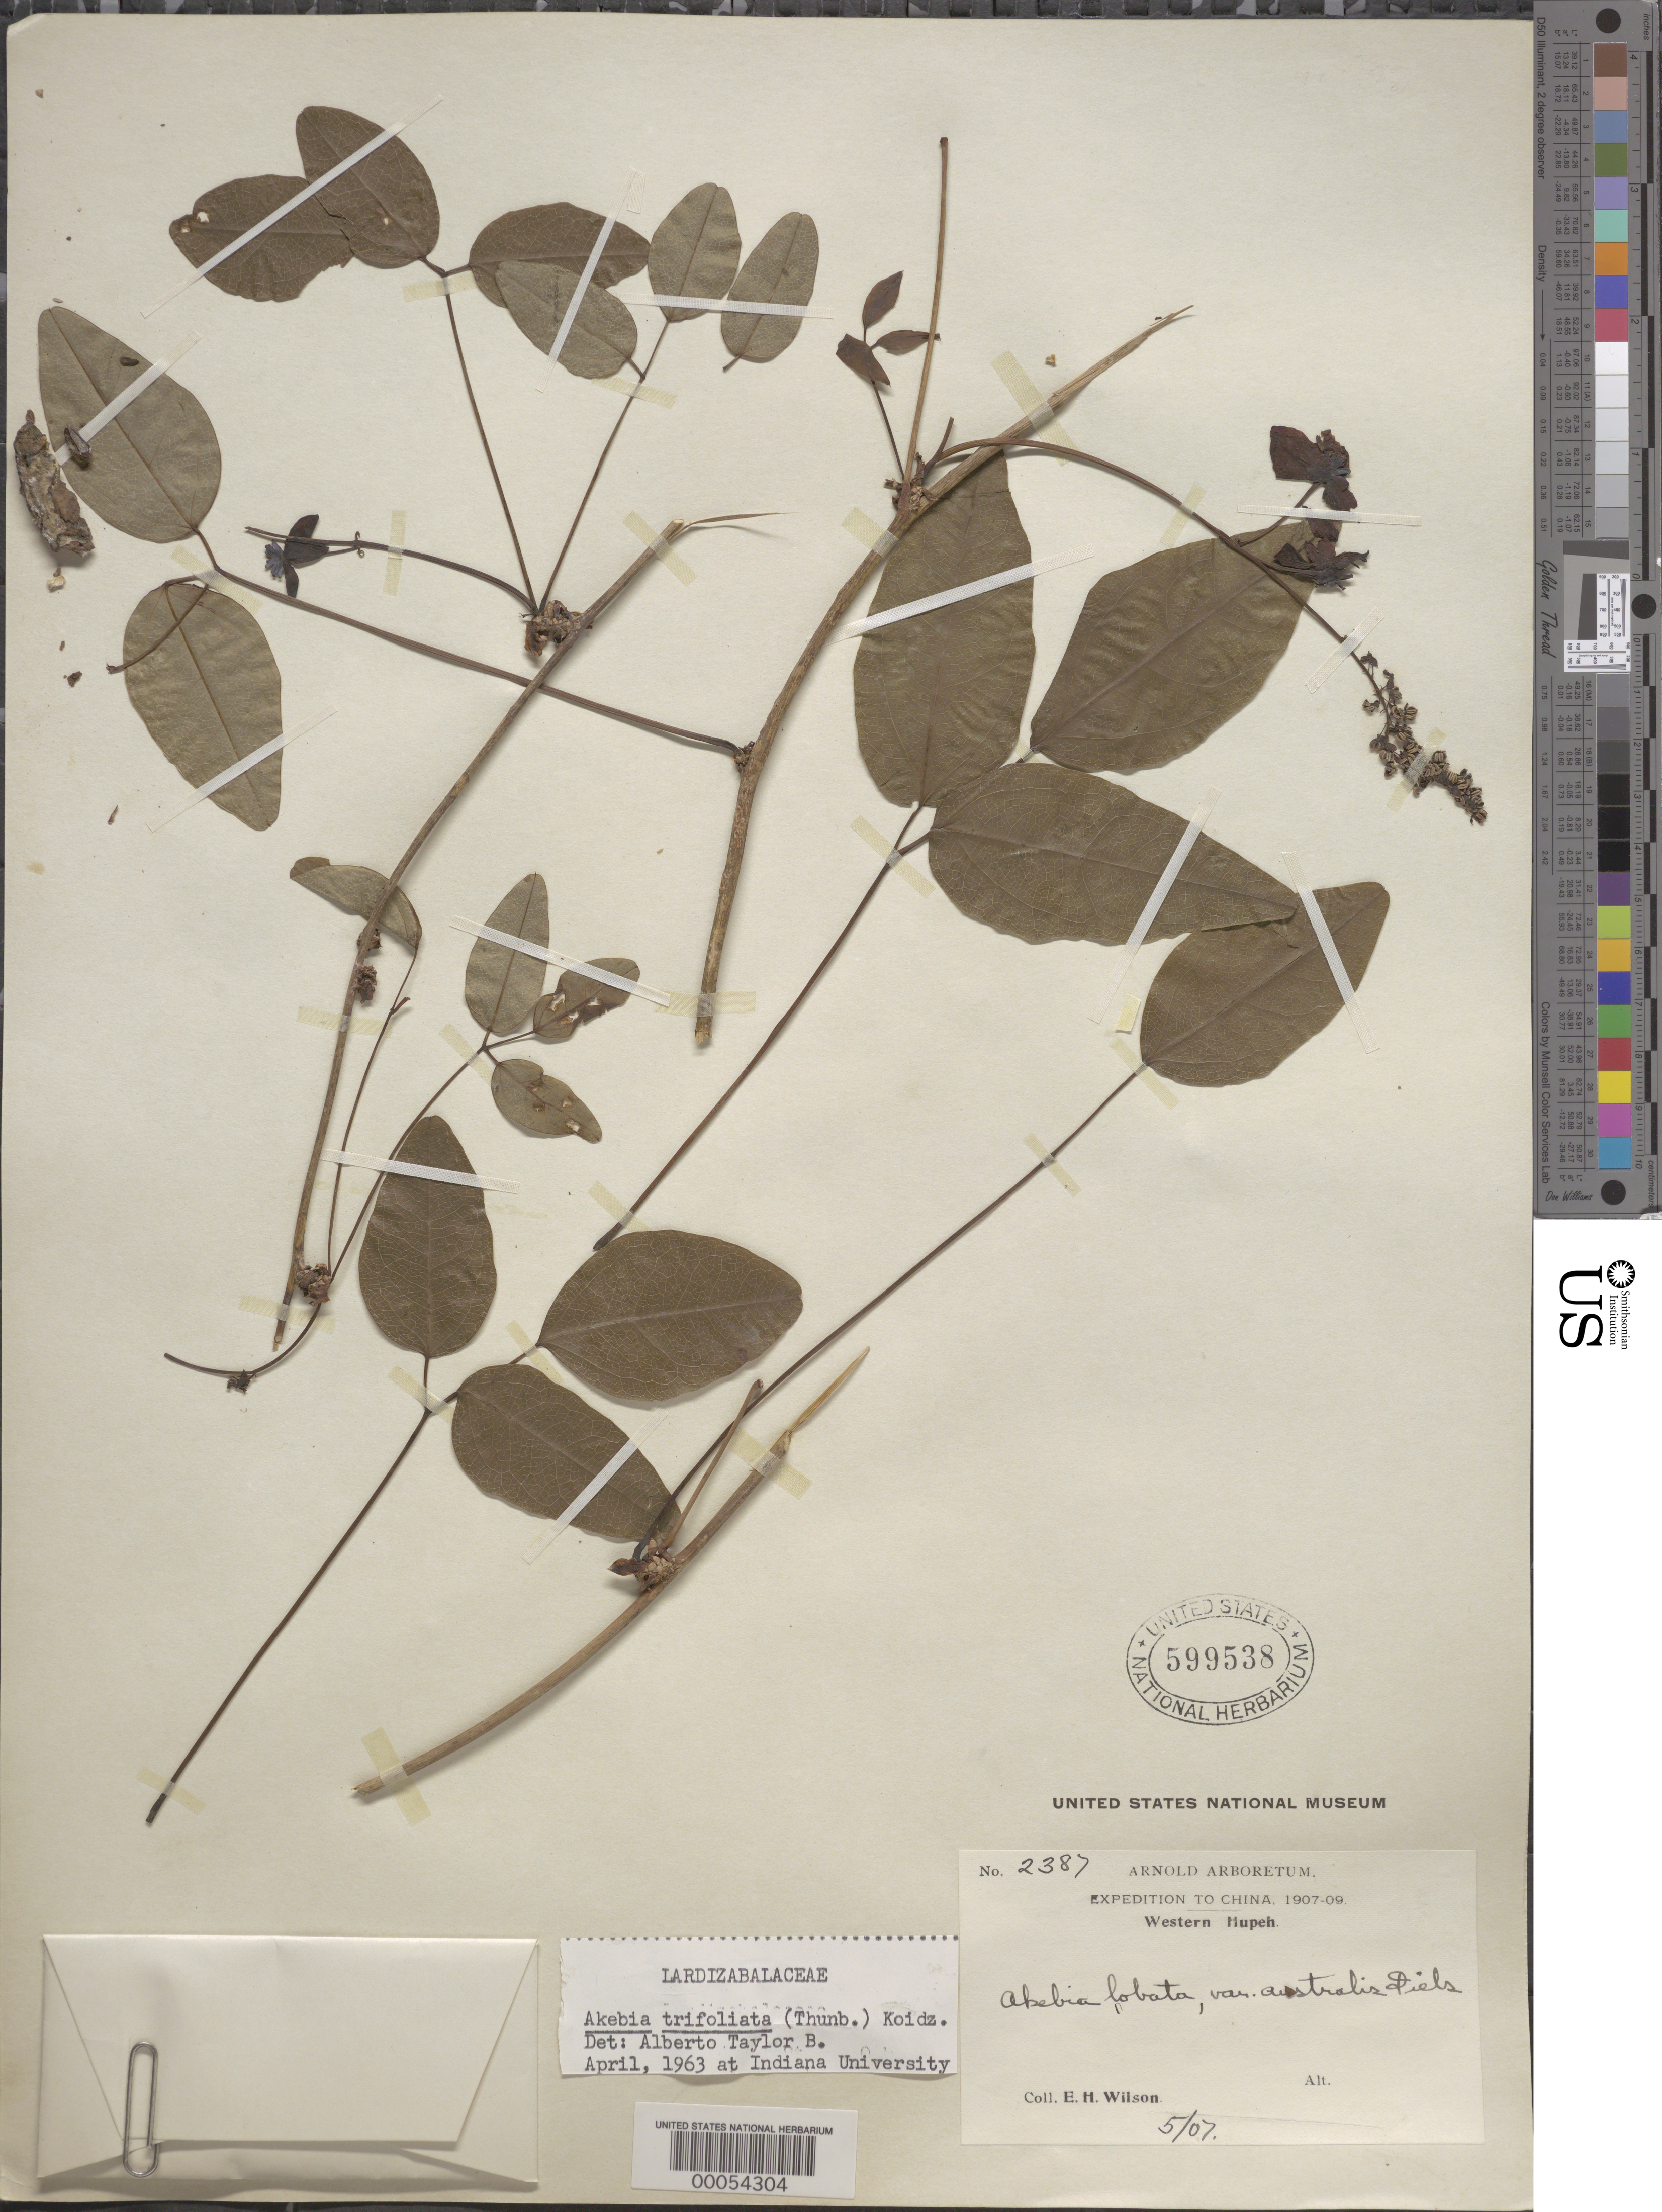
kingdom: Plantae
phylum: Tracheophyta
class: Magnoliopsida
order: Ranunculales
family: Lardizabalaceae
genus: Akebia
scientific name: Akebia trifoliata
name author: (Thunb.) Koidz.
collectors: E. H. Wilson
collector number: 2387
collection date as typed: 05 Jul 1907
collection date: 1907-07-05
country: China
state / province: Hubei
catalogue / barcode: US 599538